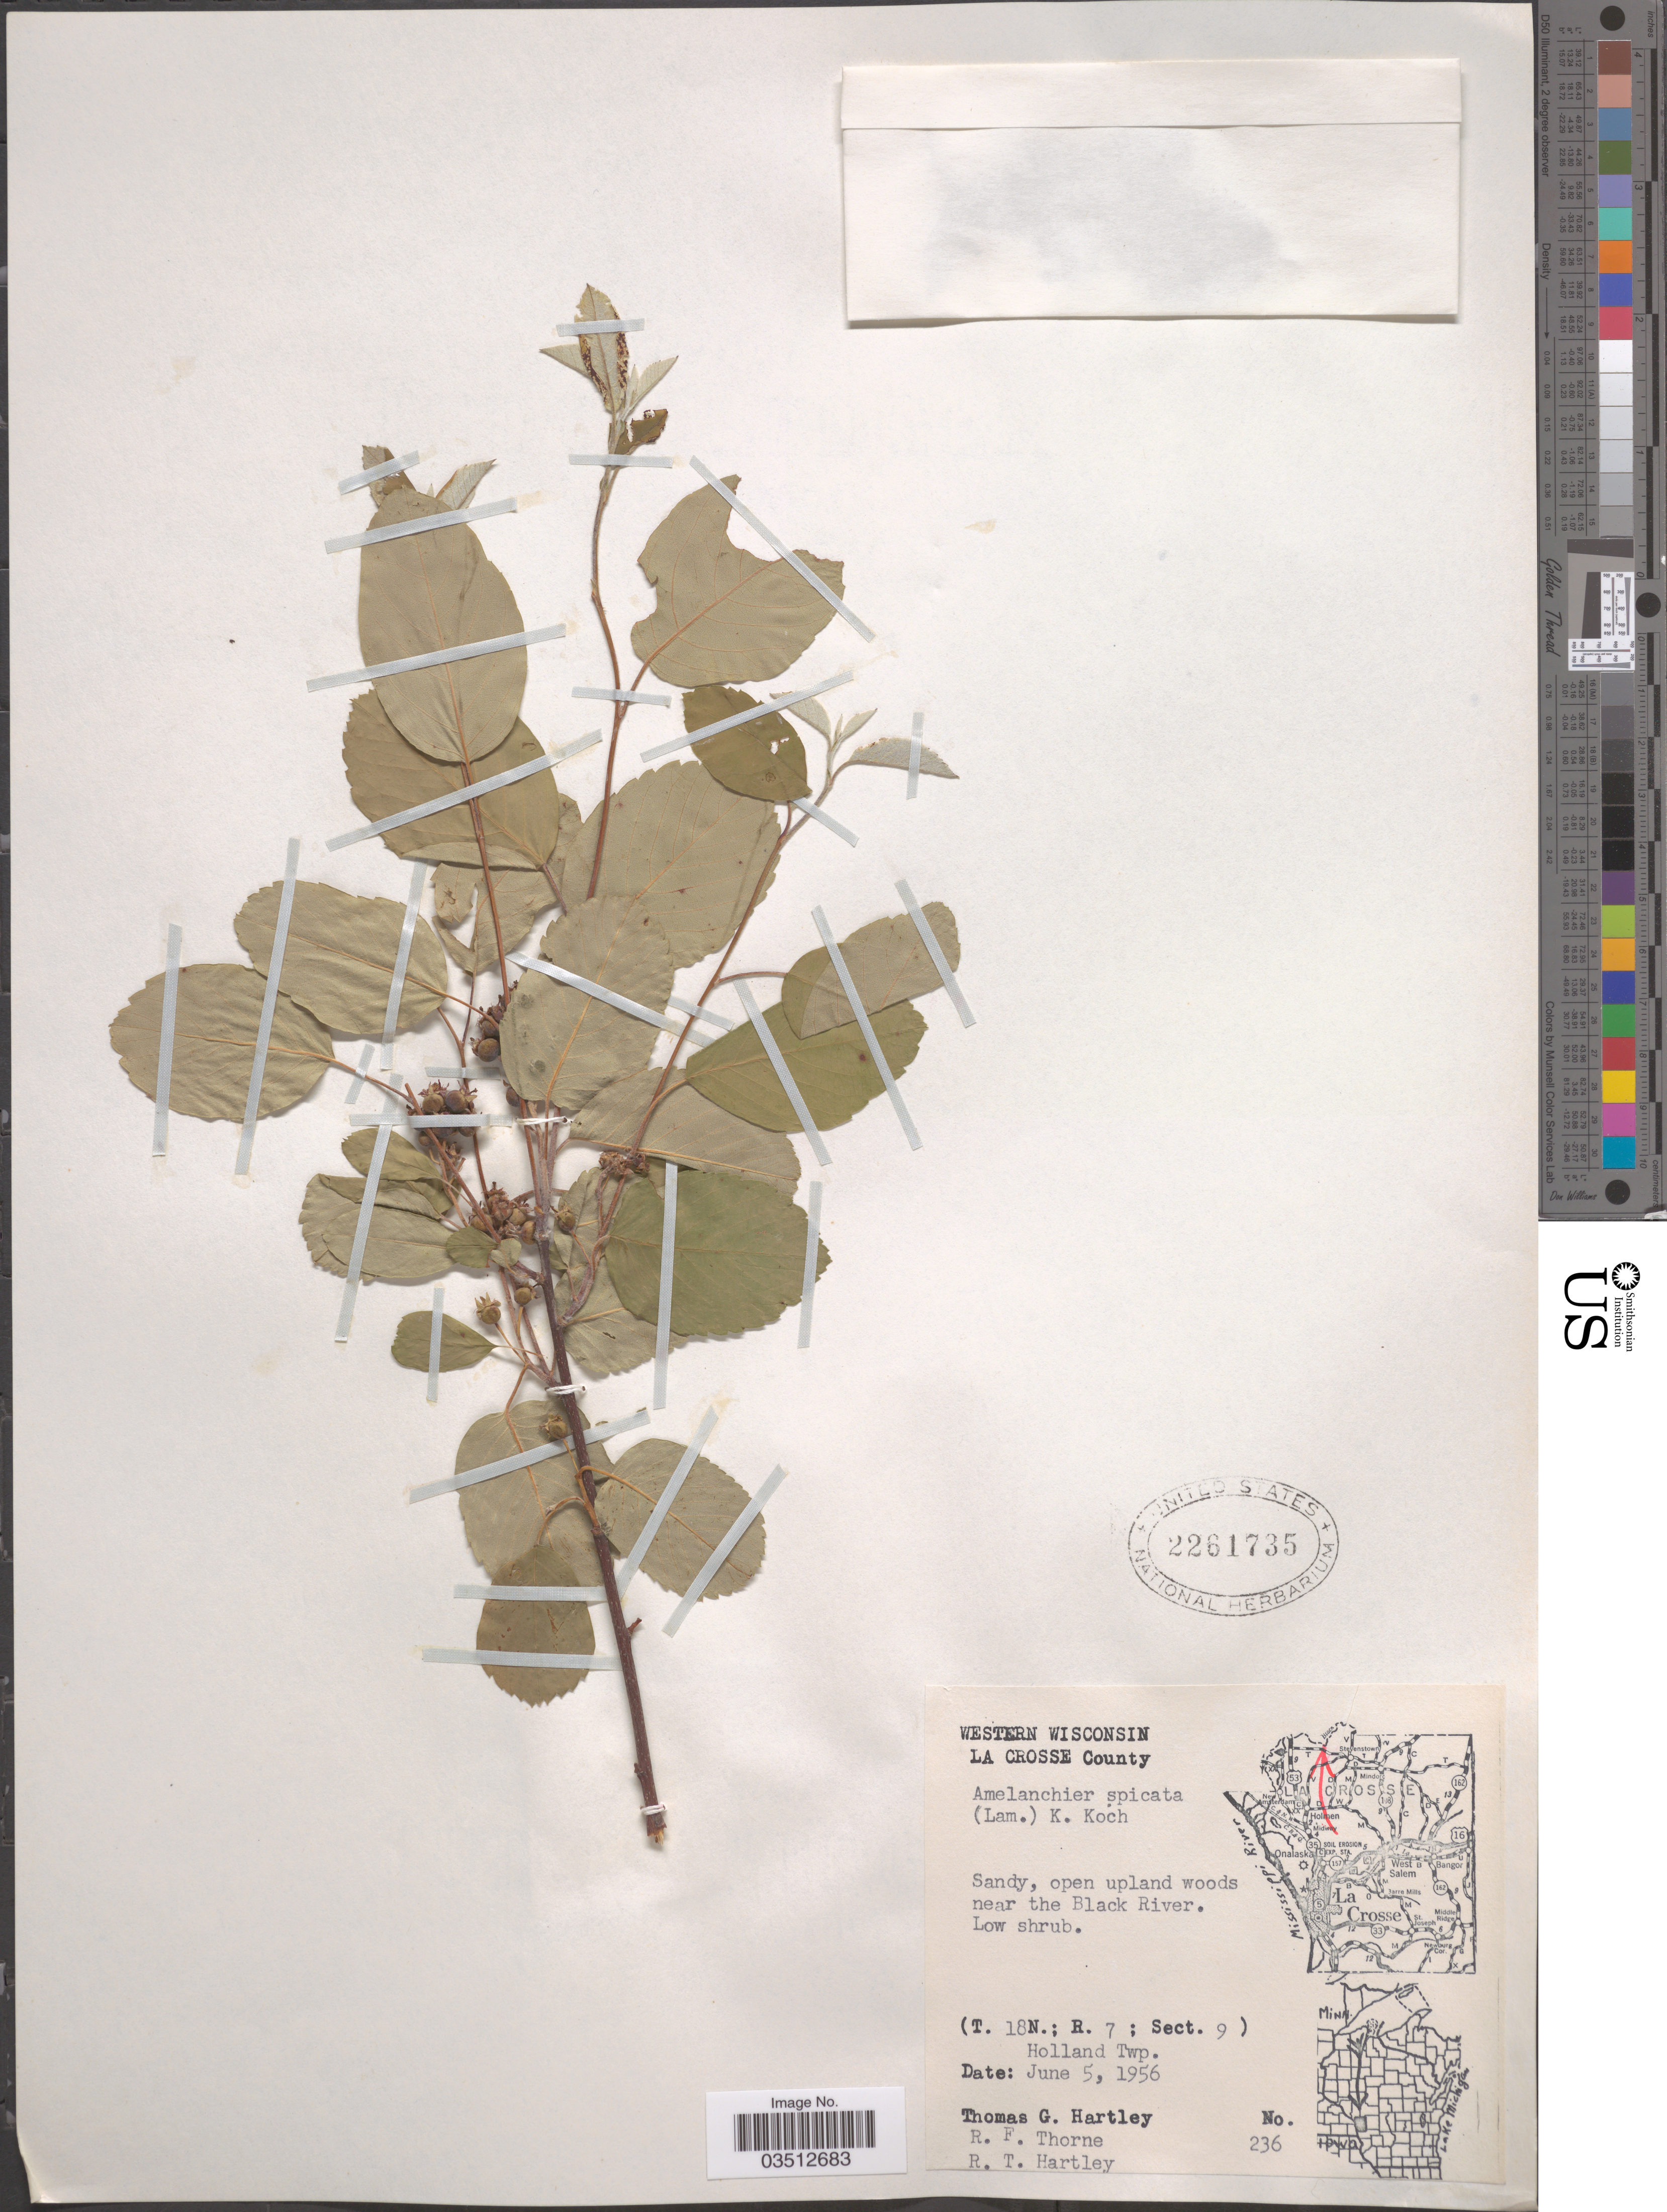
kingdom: Plantae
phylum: Tracheophyta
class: Magnoliopsida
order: Rosales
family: Rosaceae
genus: Amelanchier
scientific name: Amelanchier x spicata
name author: (Lam.) K. Koch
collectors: T. G. Hartley, R. Thorne & R. T. Hartley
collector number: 236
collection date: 1956-06-05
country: United States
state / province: Wisconsin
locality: Western Wisconsin. La Crosse County. Sandy, open upland woods near the Black River. (T. 18N.; R. 7; Sect. 9). Holland Twp.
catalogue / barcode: US 2261735